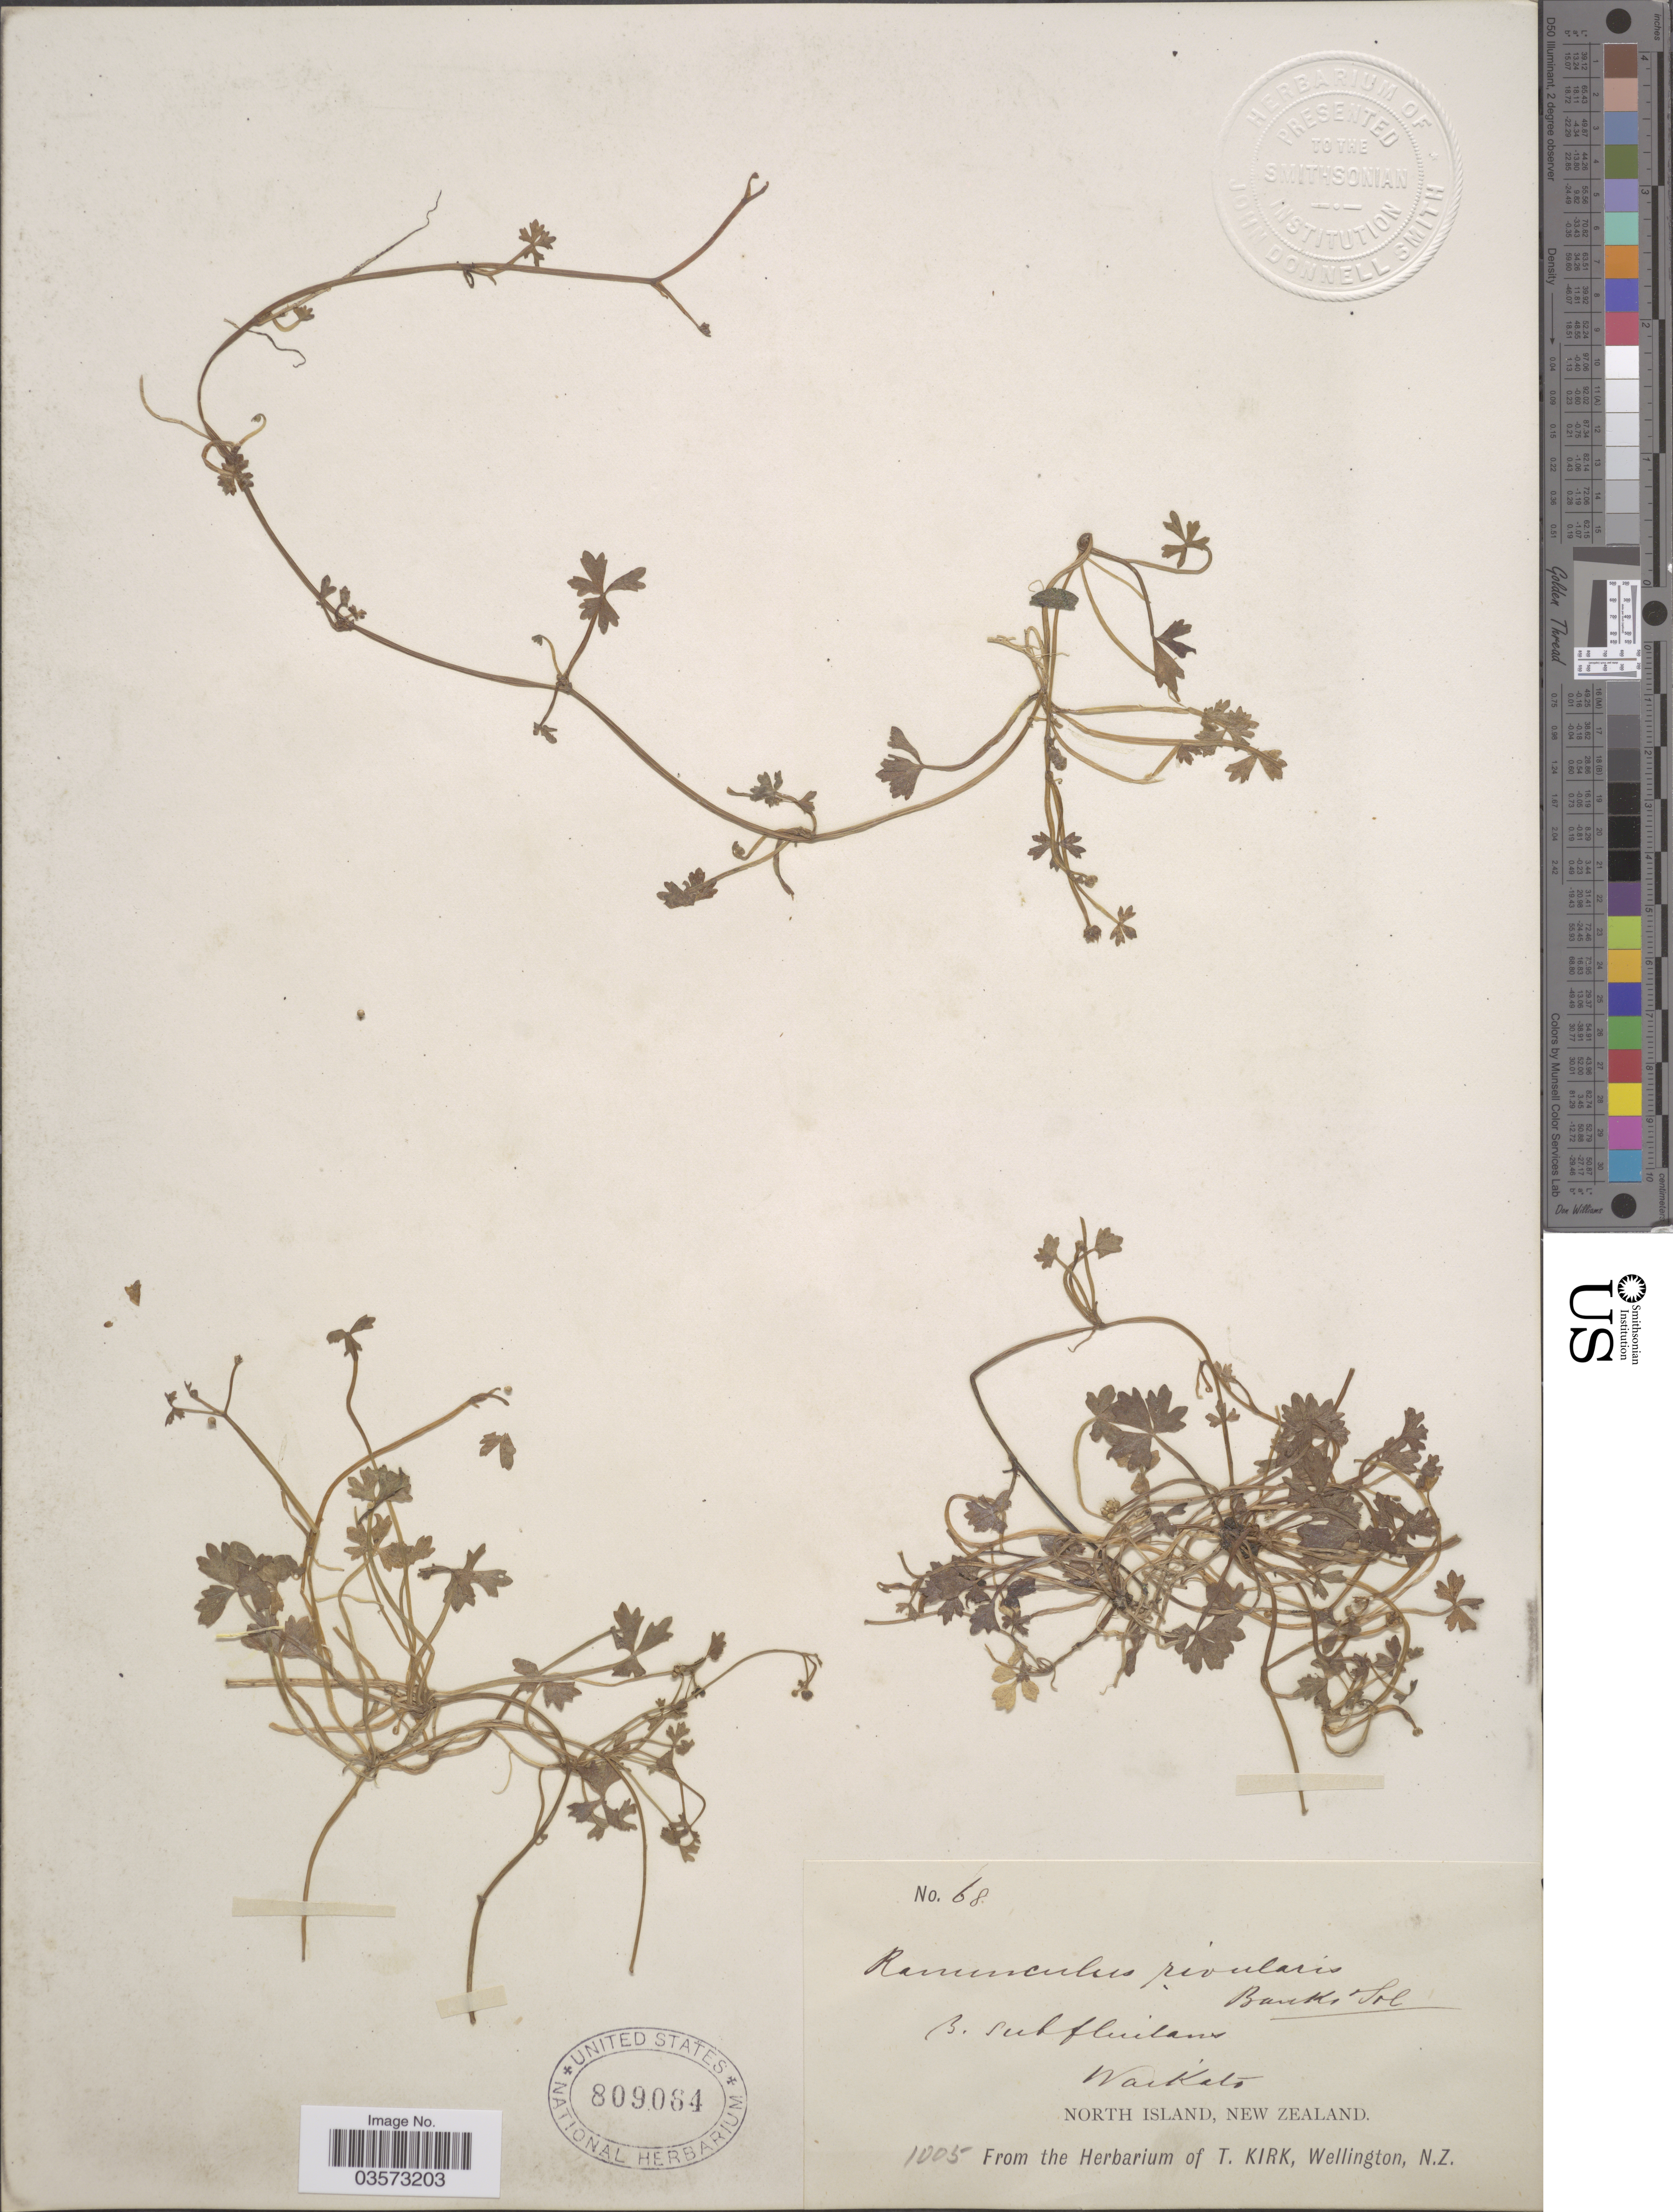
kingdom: Plantae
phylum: Tracheophyta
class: Magnoliopsida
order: Ranunculales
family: Ranunculaceae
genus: Ranunculus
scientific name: Ranunculus rivularis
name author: Banks & Sol. ex DC.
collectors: ex herb. T. Kirk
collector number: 68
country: New Zealand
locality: Waikato, North Island.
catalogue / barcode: US 809064